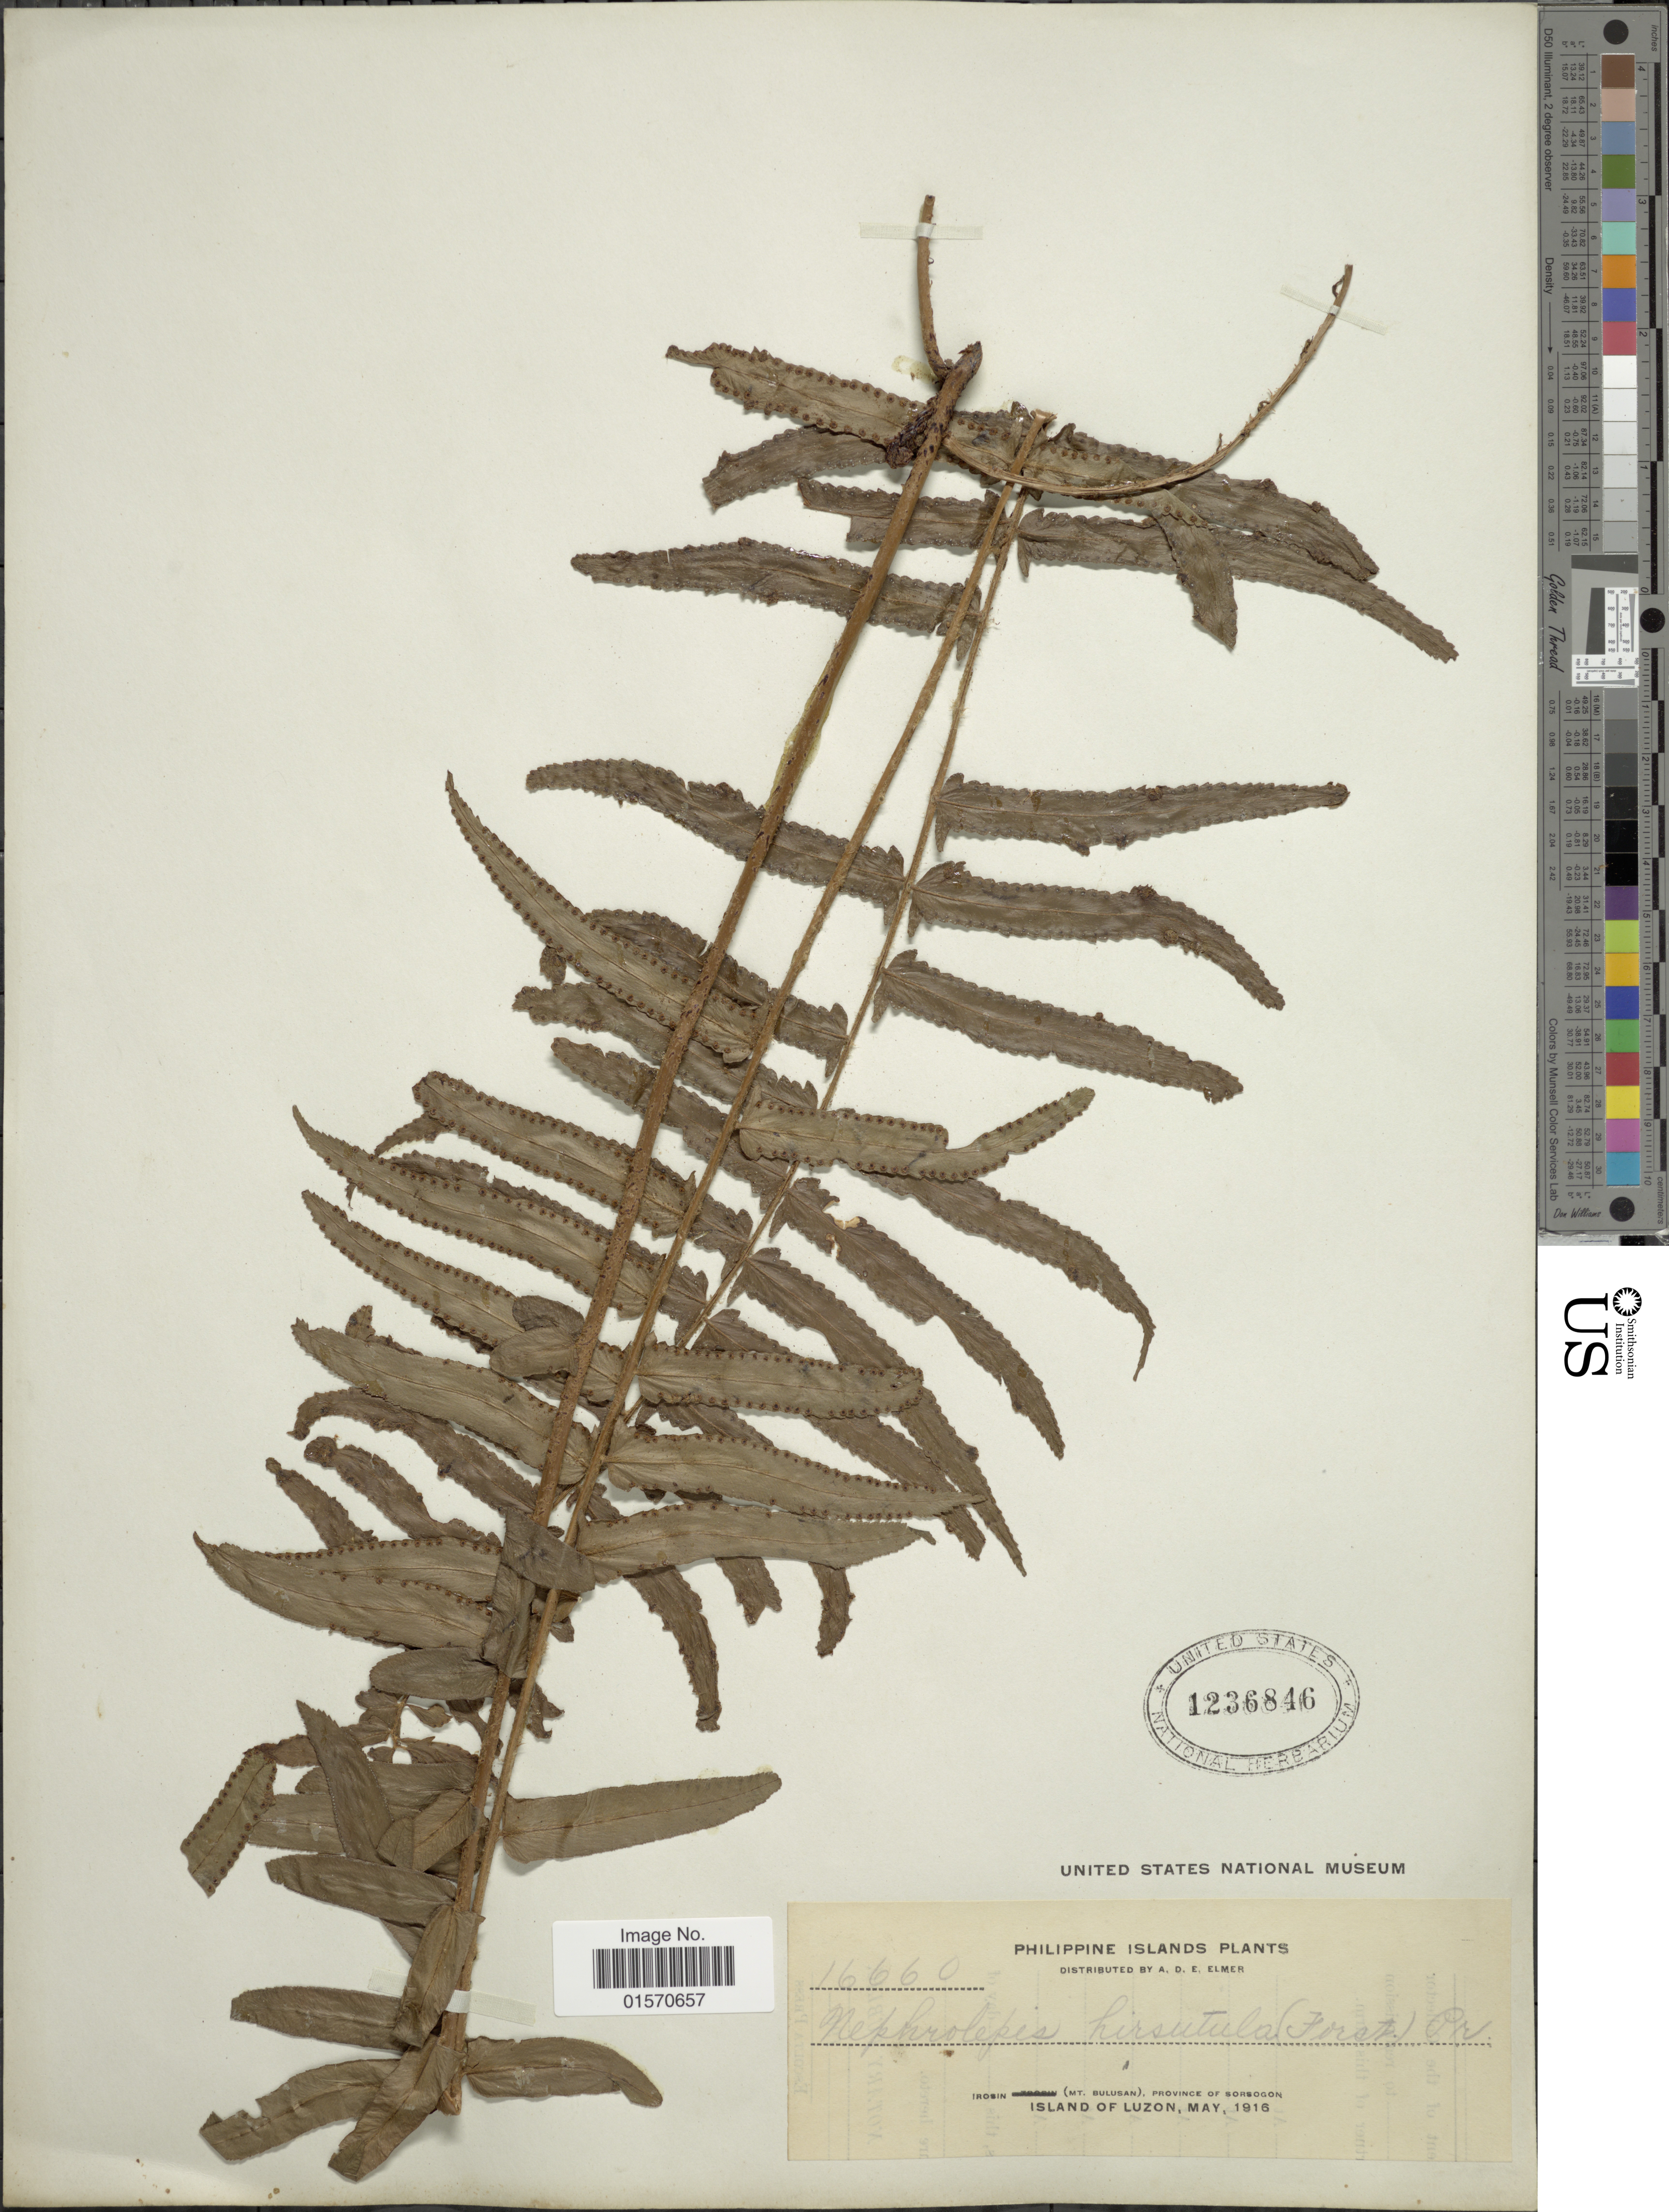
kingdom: Plantae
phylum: Tracheophyta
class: Polypodiopsida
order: Polypodiales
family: Nephrolepidaceae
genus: Nephrolepis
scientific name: Nephrolepis multiflora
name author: (Roxb.) F.M. Jarrett ex C.V. Morton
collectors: A. D. E. Elmer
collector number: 16660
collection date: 1916-05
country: Philippines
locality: Philippine Island. Irosin (Mt. Bulusan), Province of Sorsogon. Island of Luzon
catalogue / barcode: US 1236846